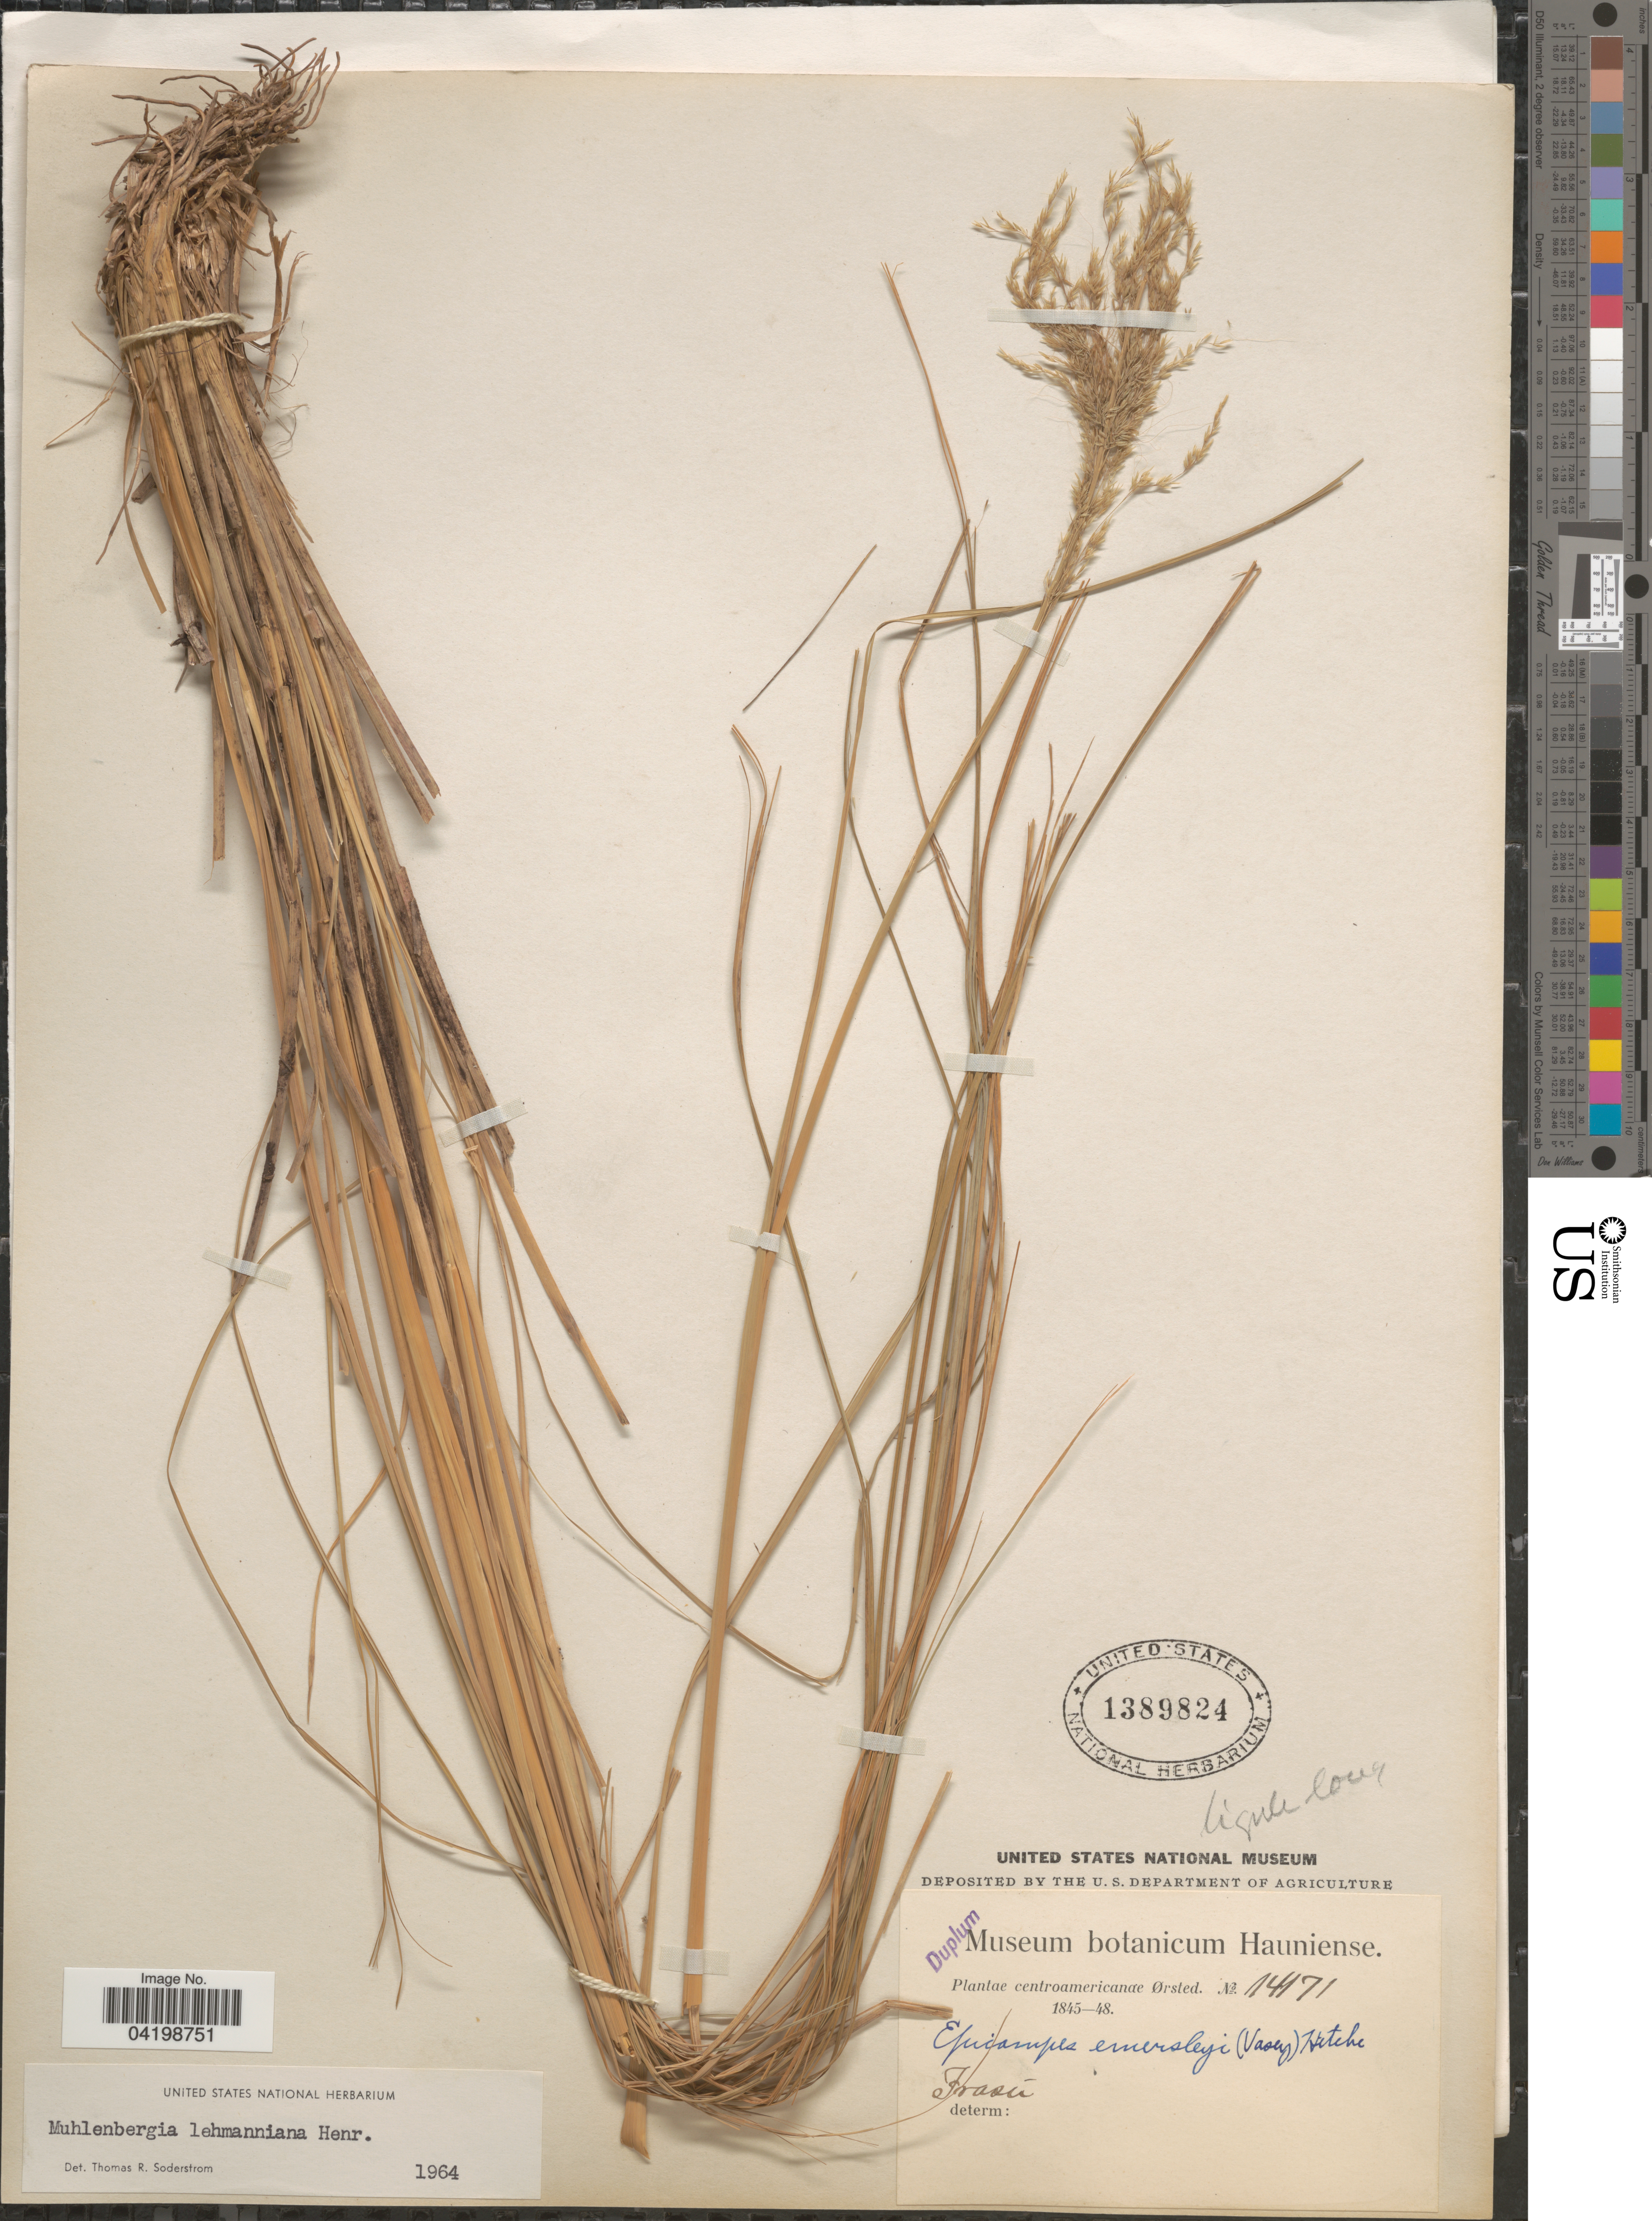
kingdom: Plantae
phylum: Tracheophyta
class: Liliopsida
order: Poales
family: Poaceae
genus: Muhlenbergia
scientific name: Muhlenbergia lehmanniana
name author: Henr.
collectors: Ørsted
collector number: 14171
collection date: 1845/1848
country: Costa Rica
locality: Centroamericanae. Irasú.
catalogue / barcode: US 1389824